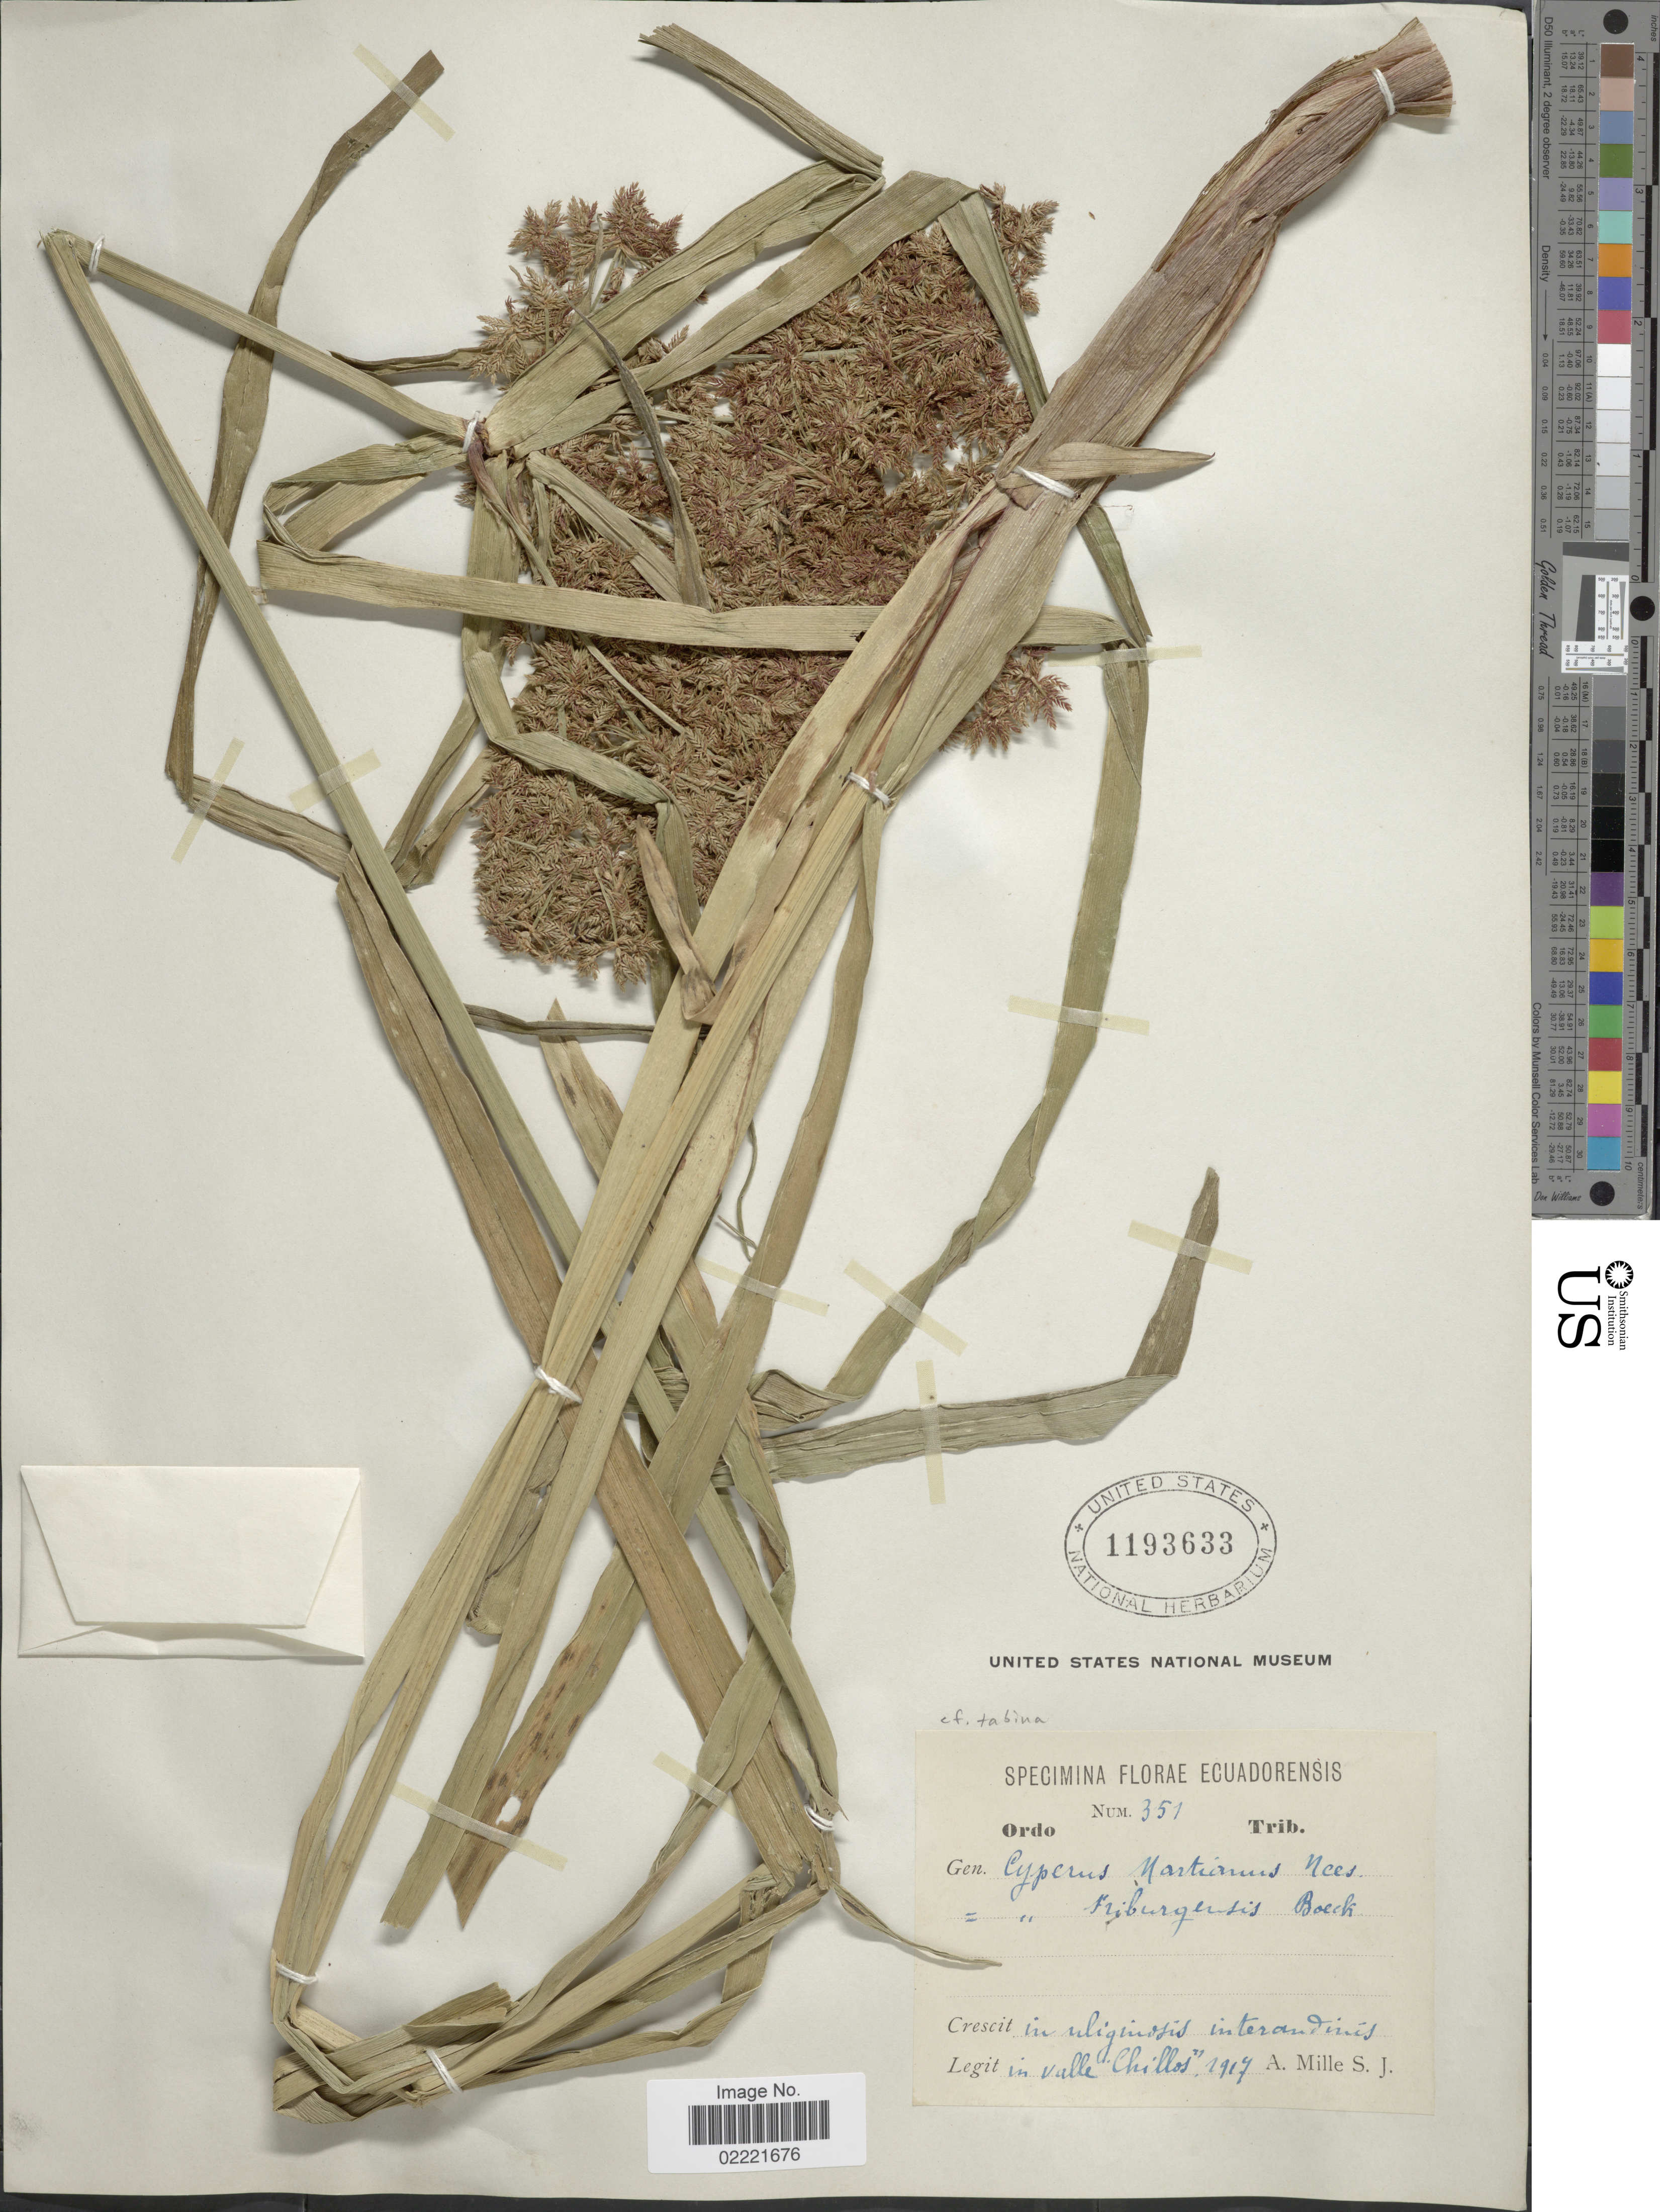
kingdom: Plantae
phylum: Tracheophyta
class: Liliopsida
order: Poales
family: Cyperaceae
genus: Cyperus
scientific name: Cyperus friburgensis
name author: Boeckeler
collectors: A. Mille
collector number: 351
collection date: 1917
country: Ecuador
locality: In valle Chillos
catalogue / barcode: US 1193633